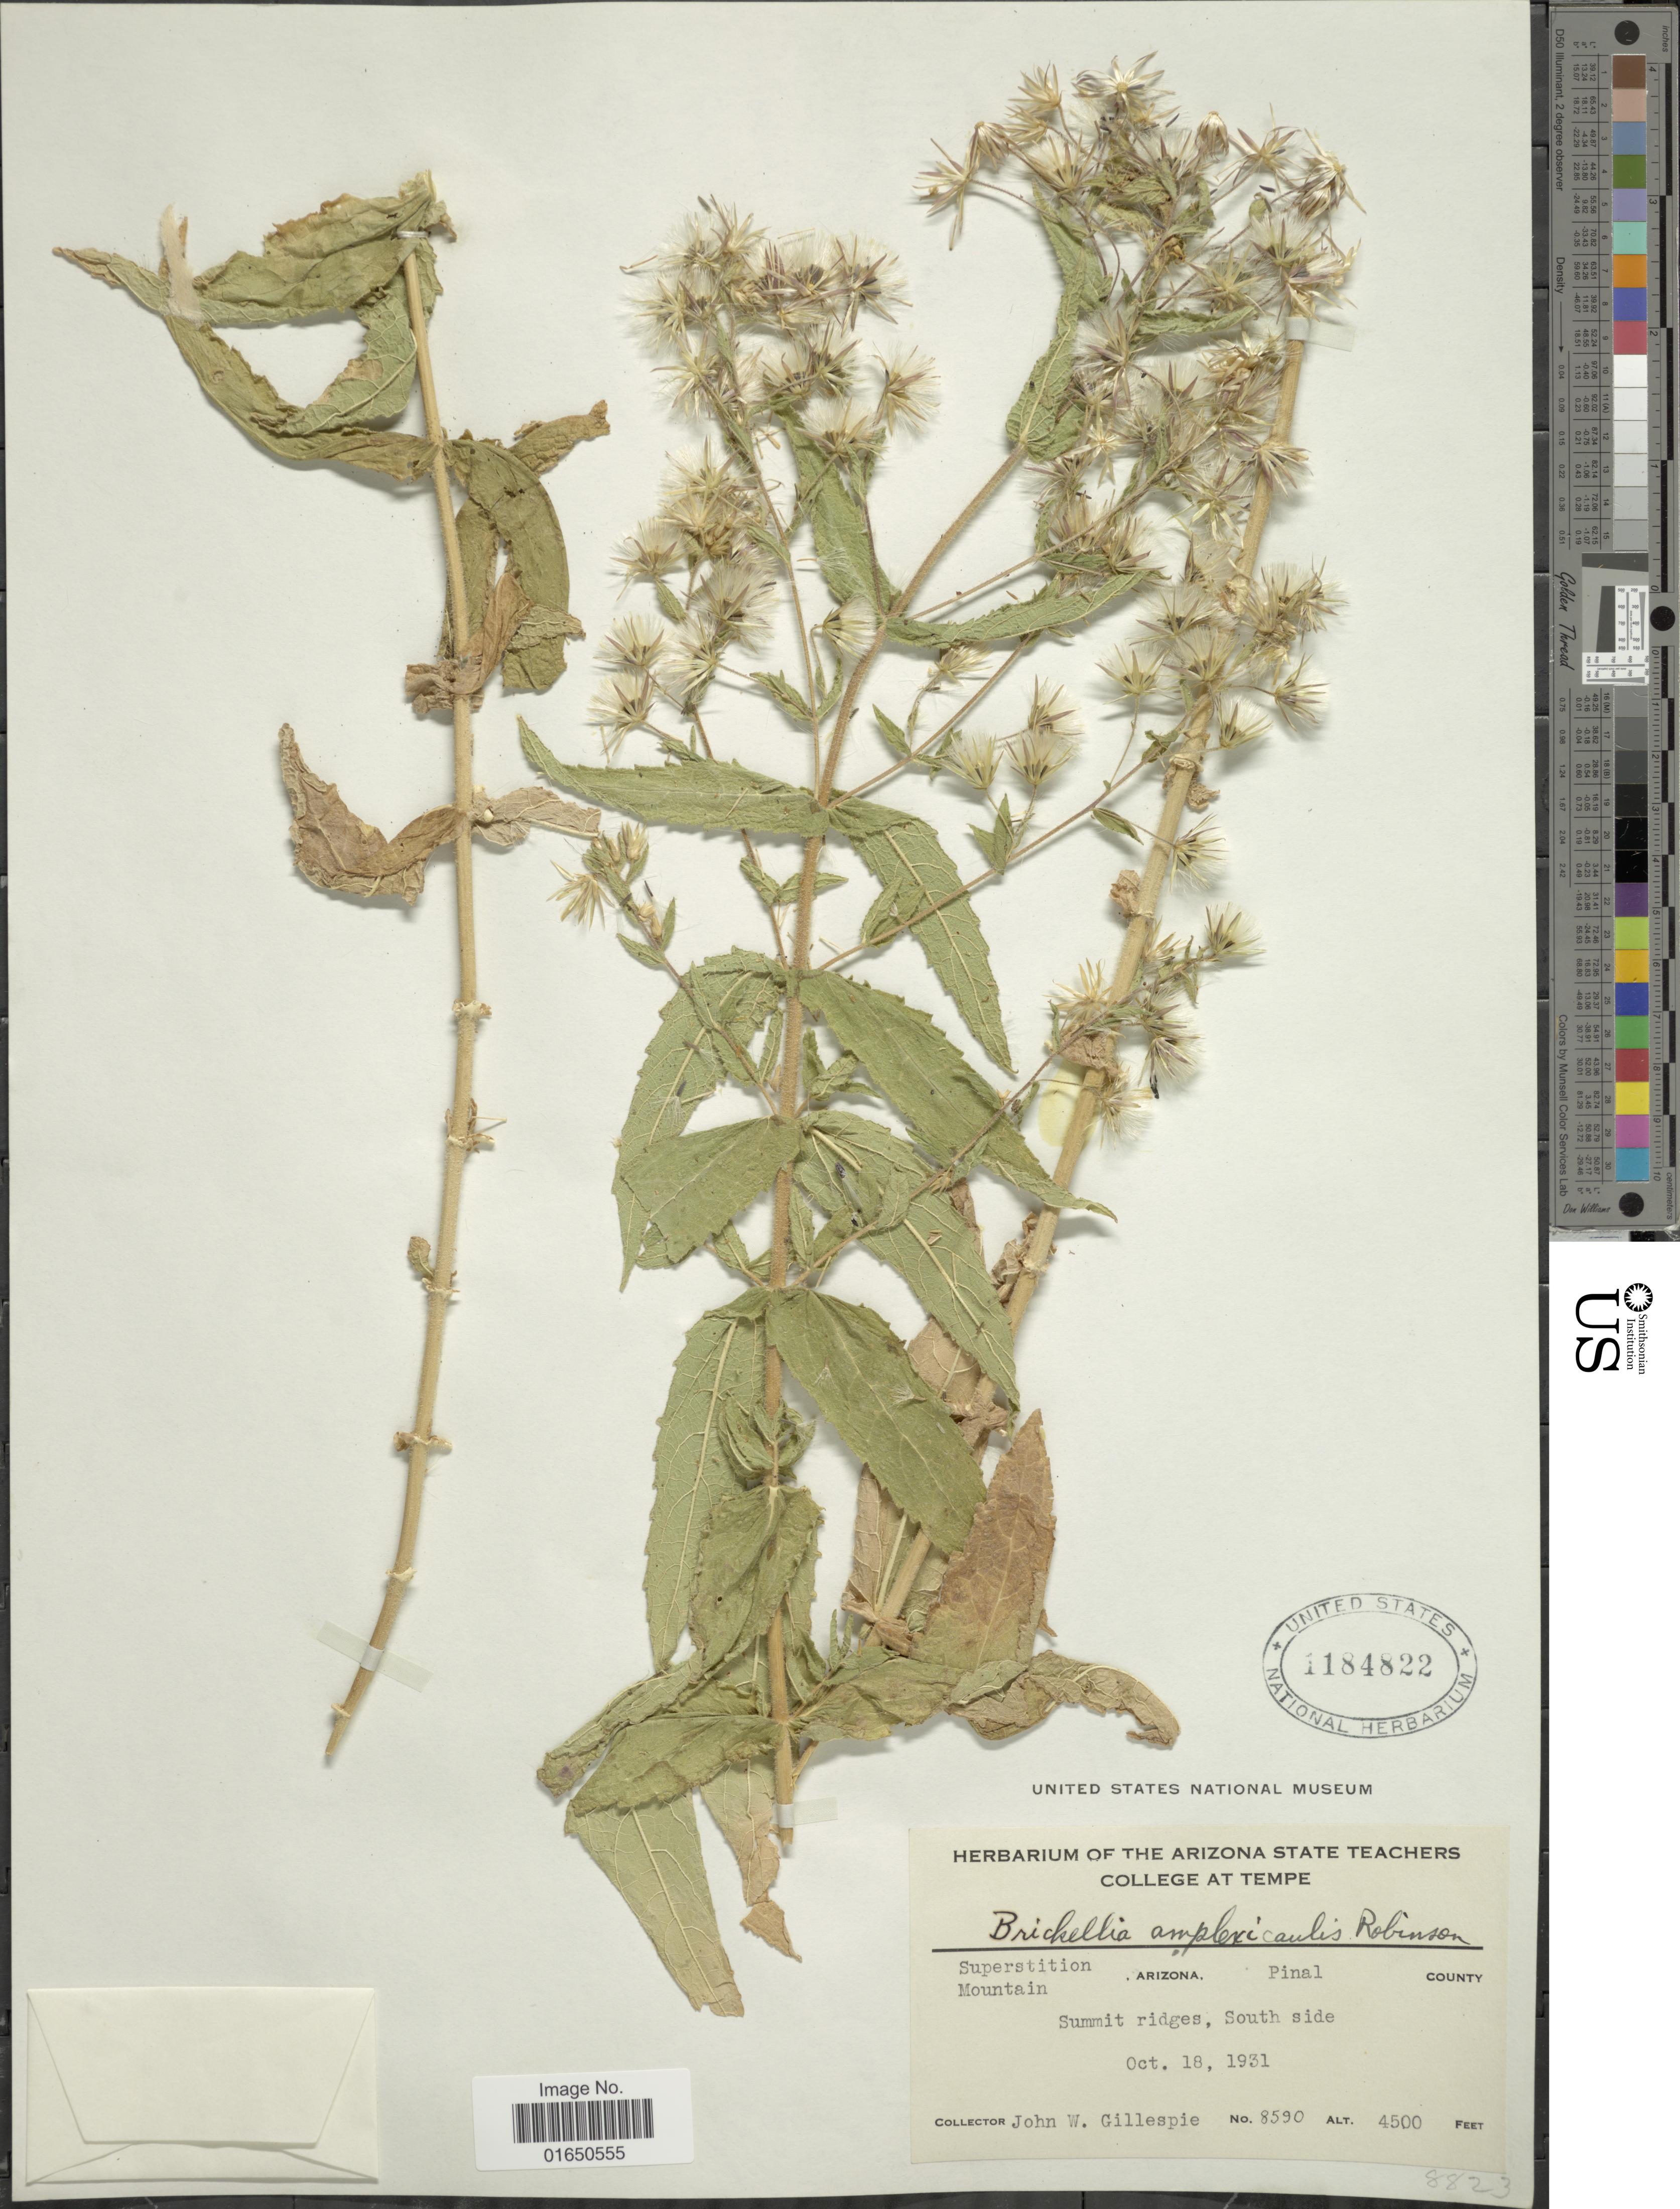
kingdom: Plantae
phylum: Tracheophyta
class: Magnoliopsida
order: Asterales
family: Asteraceae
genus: Brickellia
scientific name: Brickellia amplexicaulis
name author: B.L. Rob.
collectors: J. W. Gillespie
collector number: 8590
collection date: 1931-10-18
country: United States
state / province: Arizona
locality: Superstition Mountain. Pinal County. Summit ridges, South side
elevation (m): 1372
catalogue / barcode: US 1184822